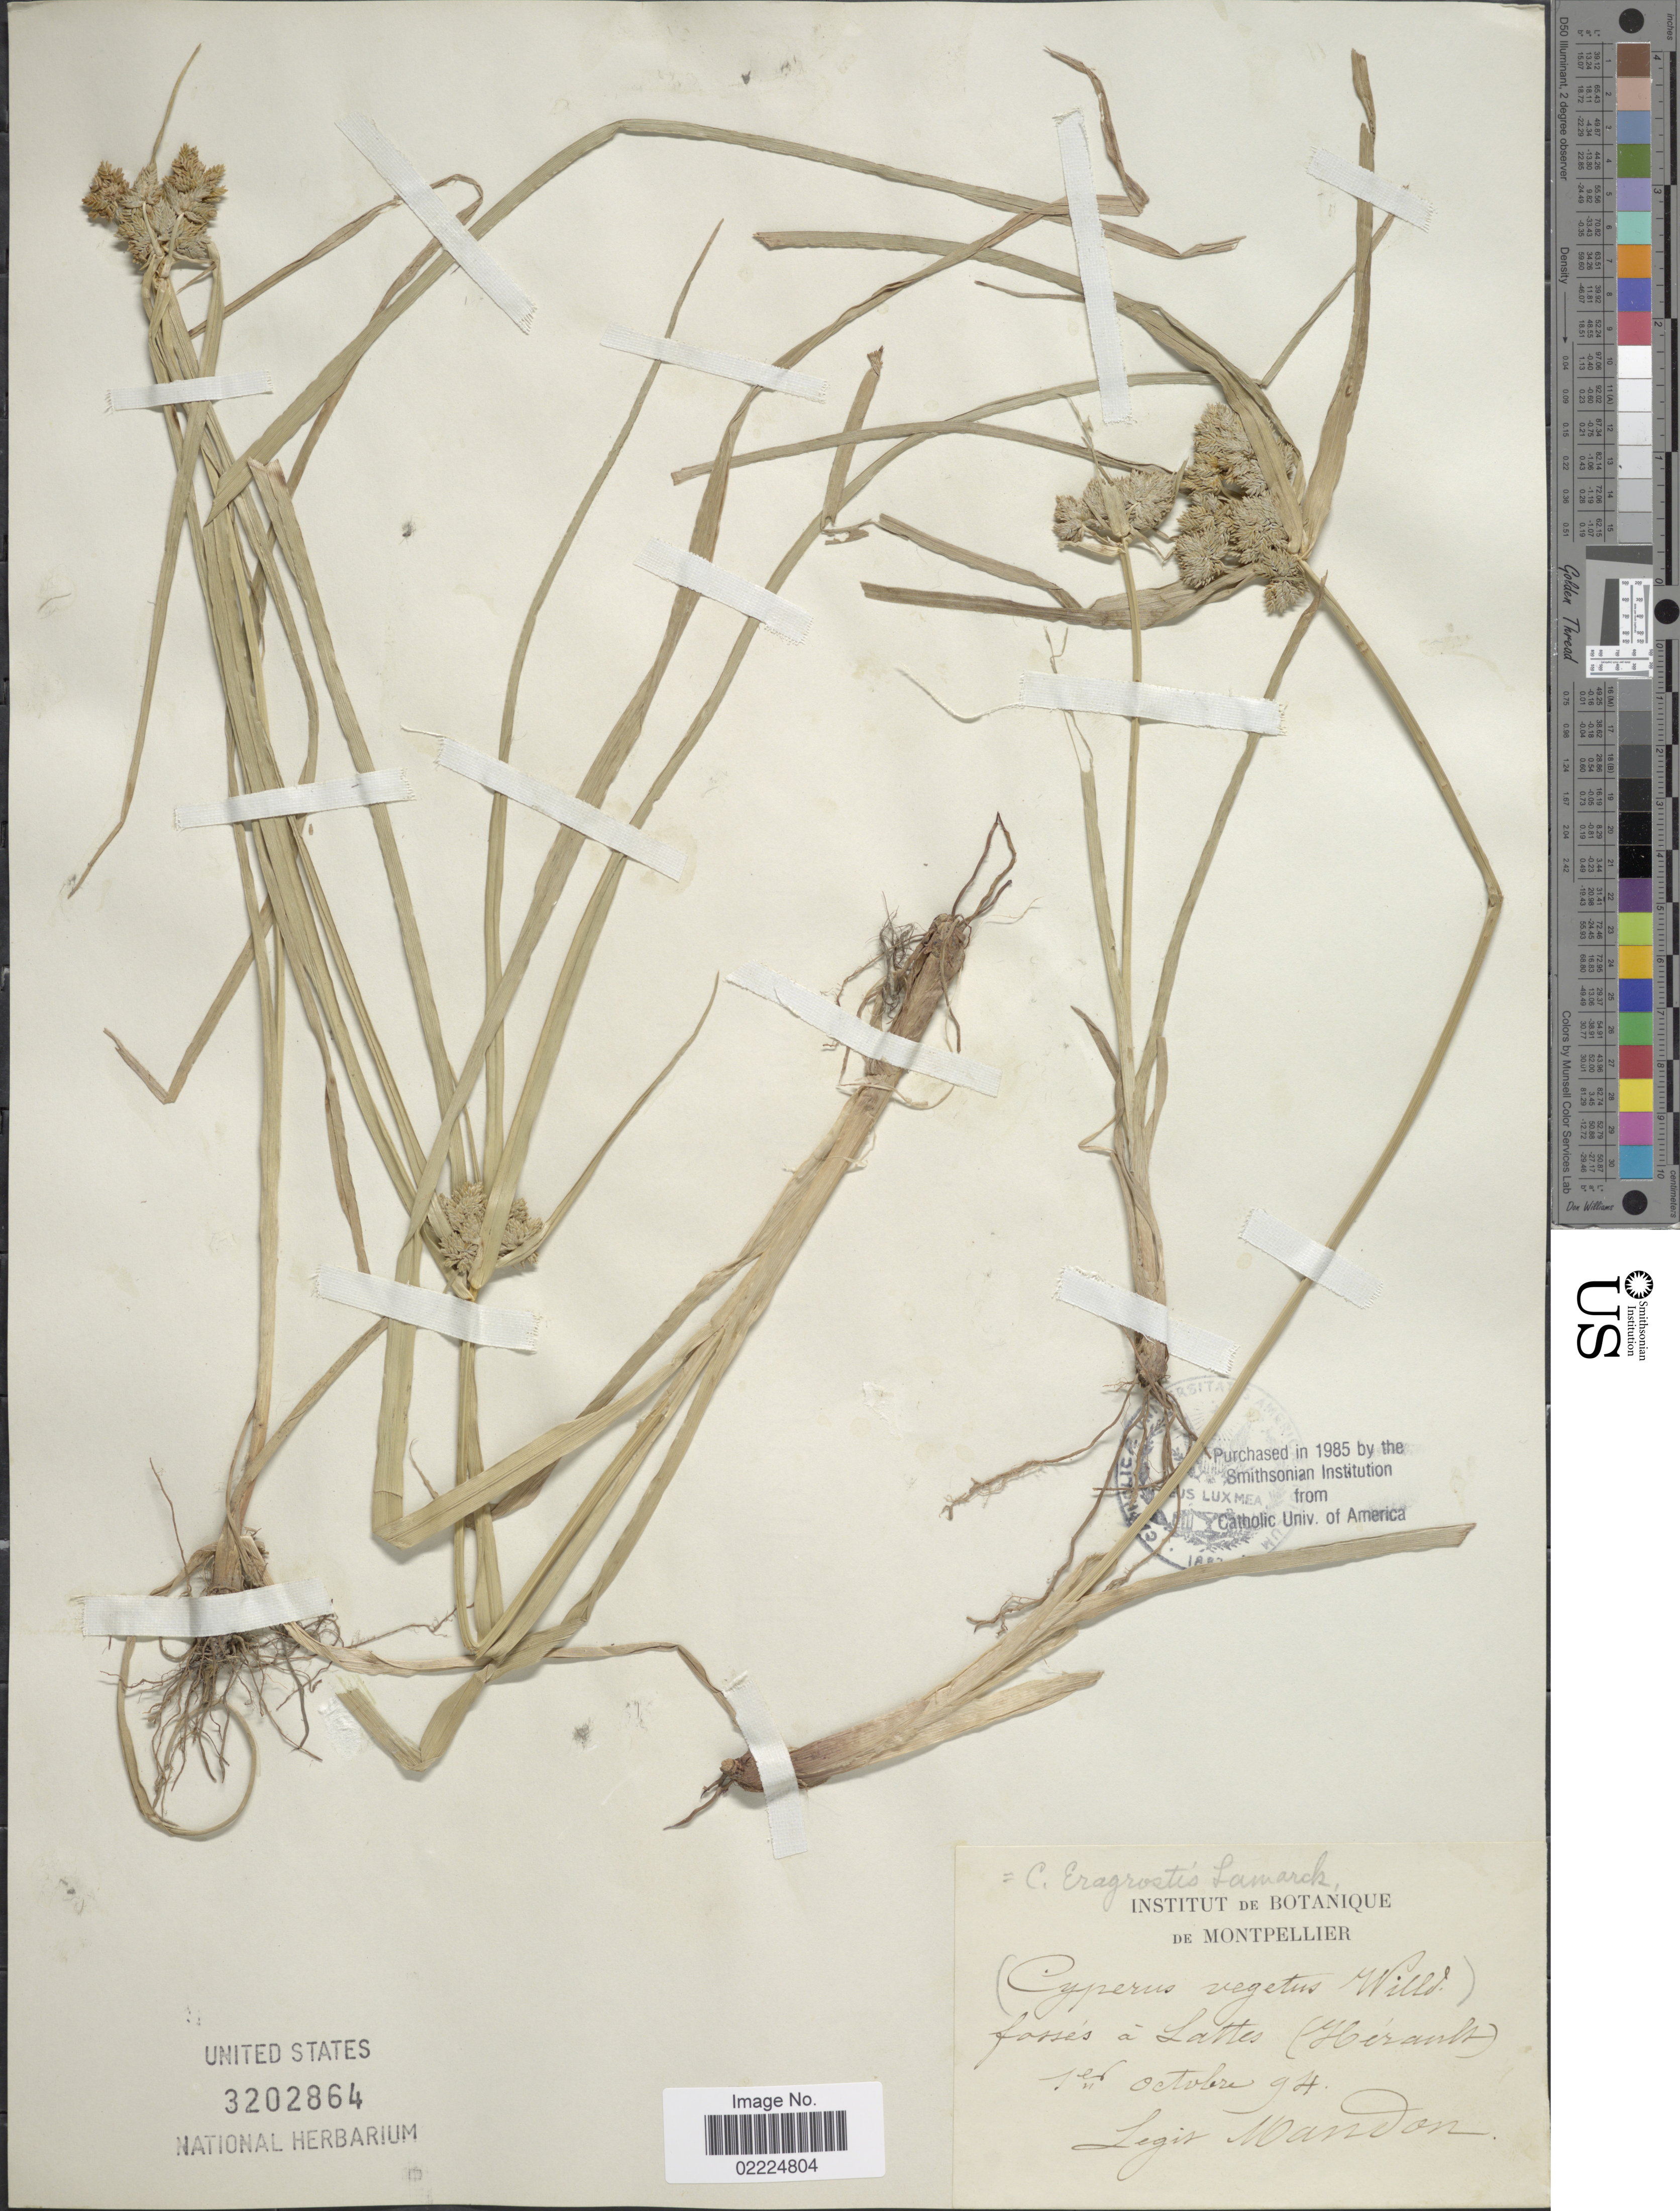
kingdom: Plantae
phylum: Tracheophyta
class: Liliopsida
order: Poales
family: Cyperaceae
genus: Cyperus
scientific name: Cyperus eragrostis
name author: Lam.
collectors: Mandon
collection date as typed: Transcribed d/m/y: 1/10/94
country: France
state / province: Occitanie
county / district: Hérault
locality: Fosses a Lattes (Herault).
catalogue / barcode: US 3202864